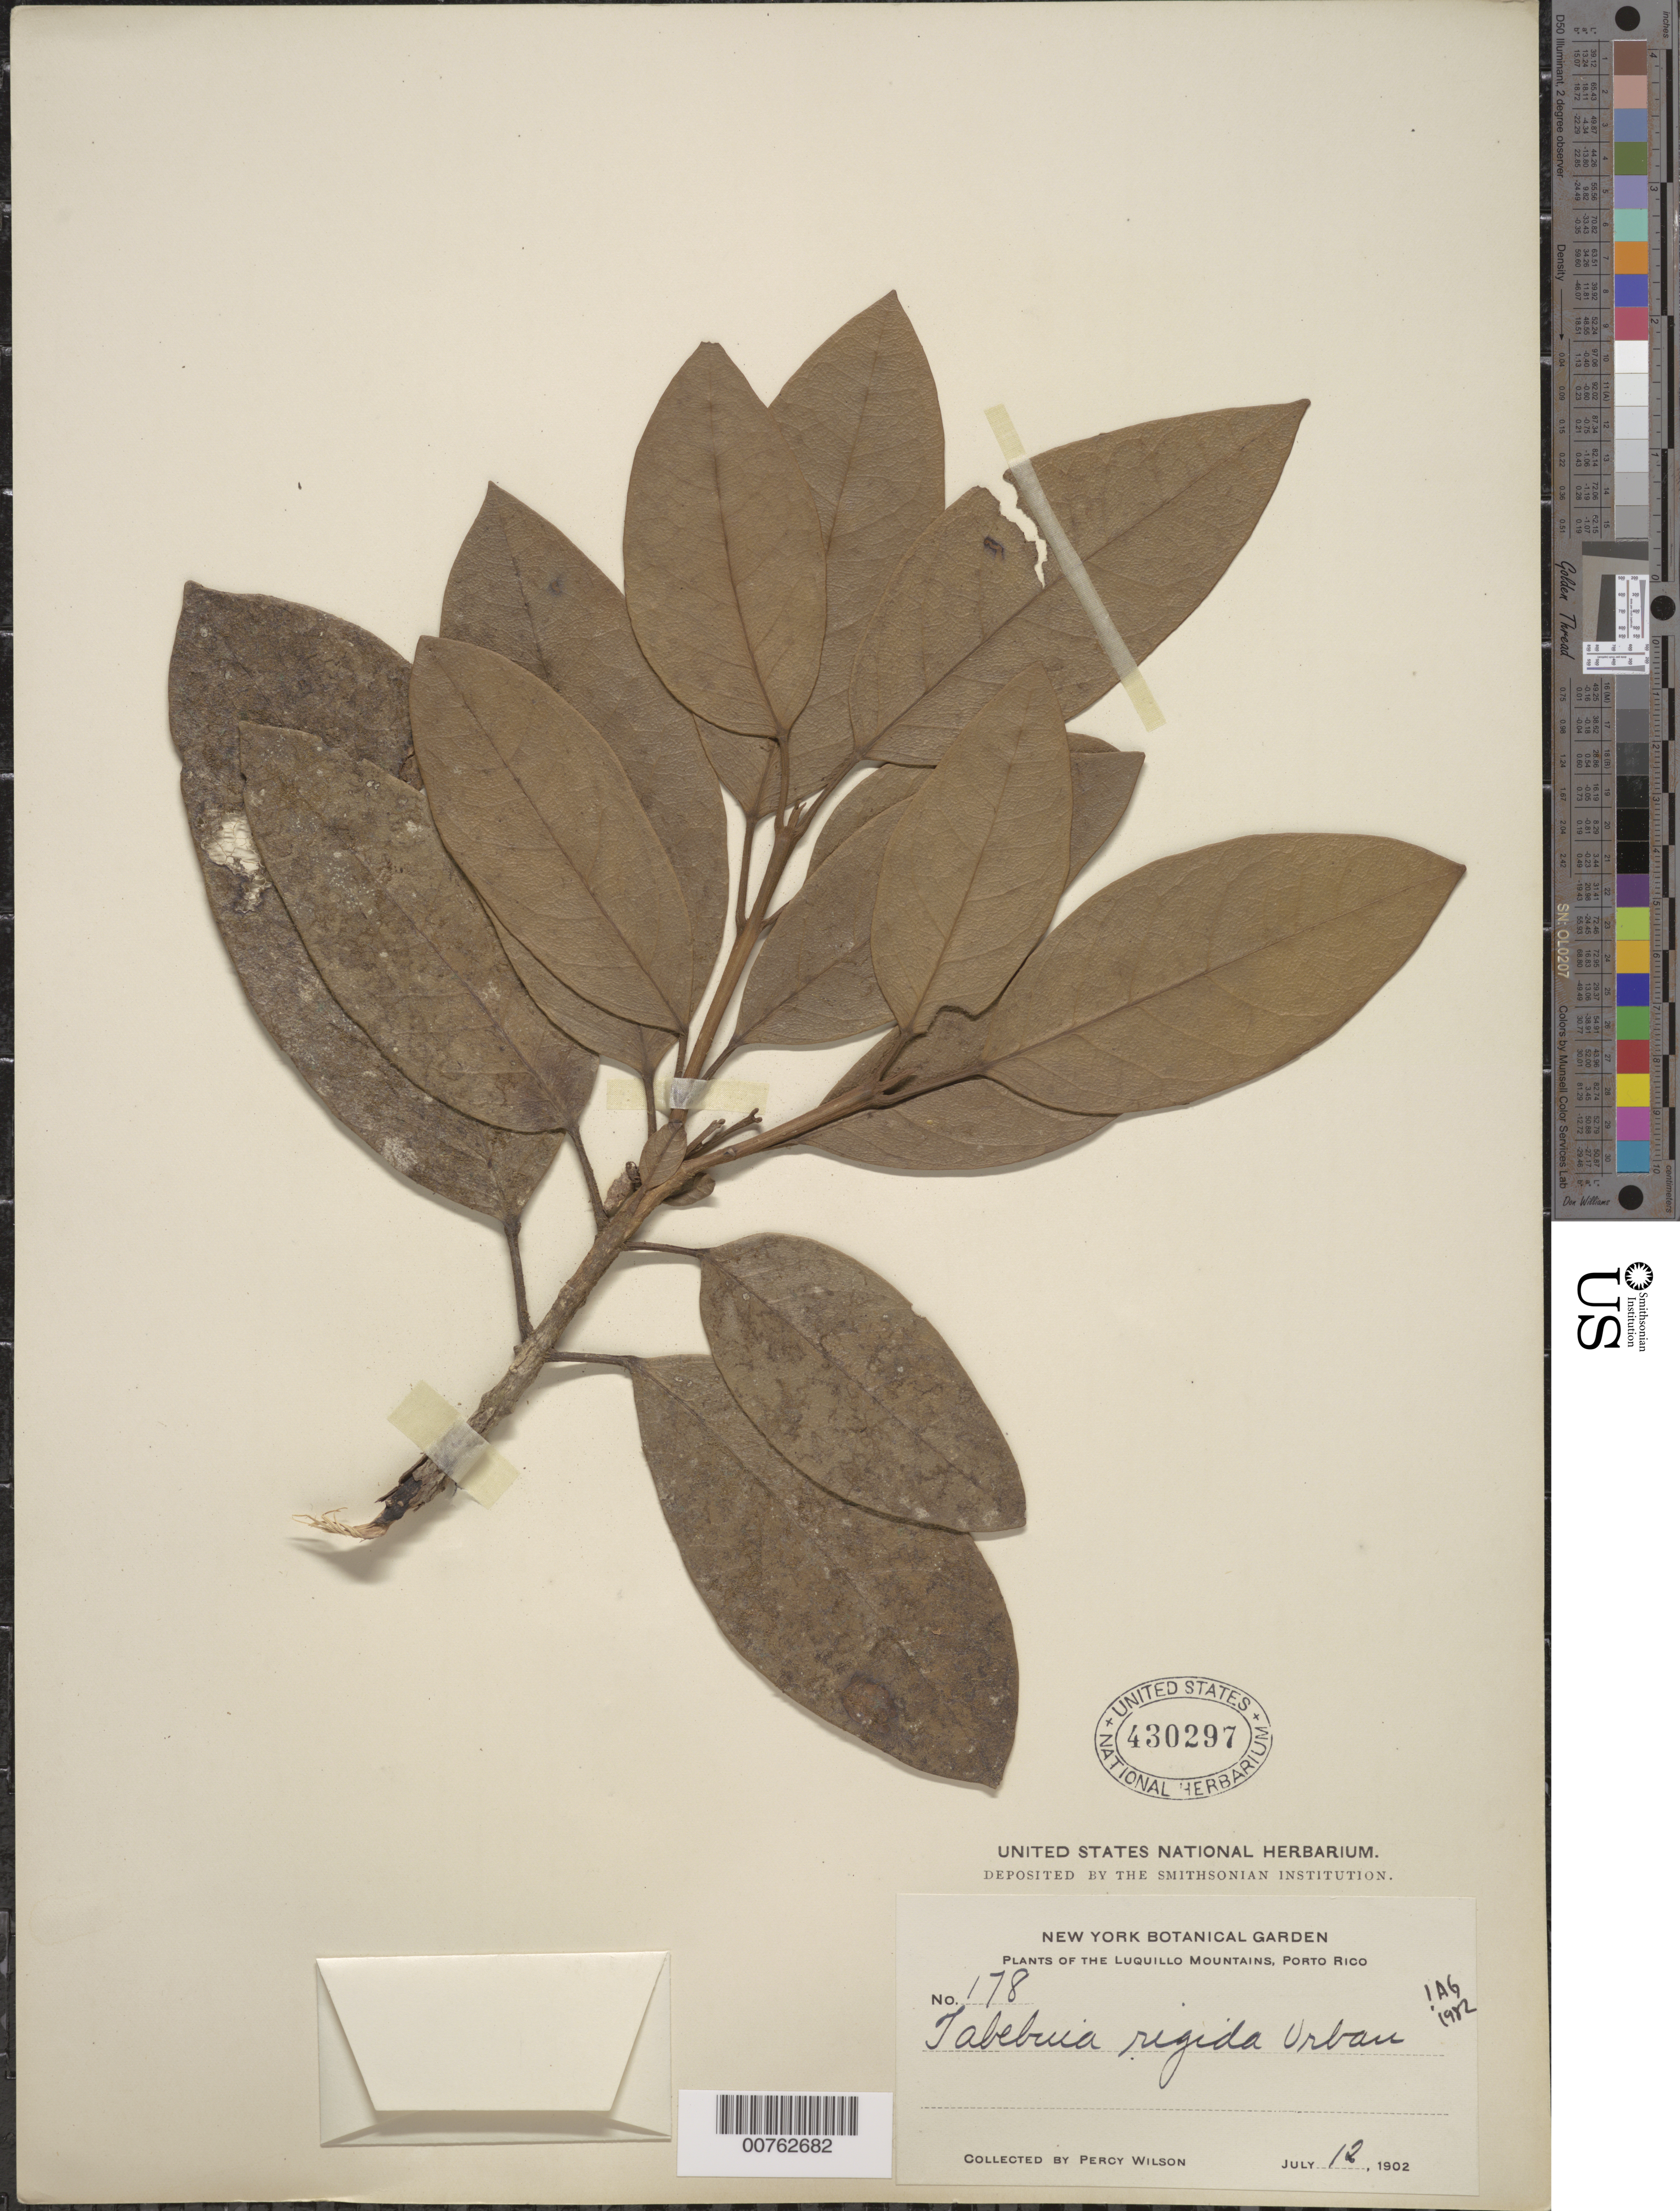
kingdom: Plantae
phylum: Tracheophyta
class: Magnoliopsida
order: Lamiales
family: Bignoniaceae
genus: Tabebuia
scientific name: Tabebuia rigida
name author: Urb.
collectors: P. Wilson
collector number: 178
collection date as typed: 12 Jul 1902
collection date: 1902-07-12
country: Puerto Rico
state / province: Luquillo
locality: Luquillo Mountains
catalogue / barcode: US 430297